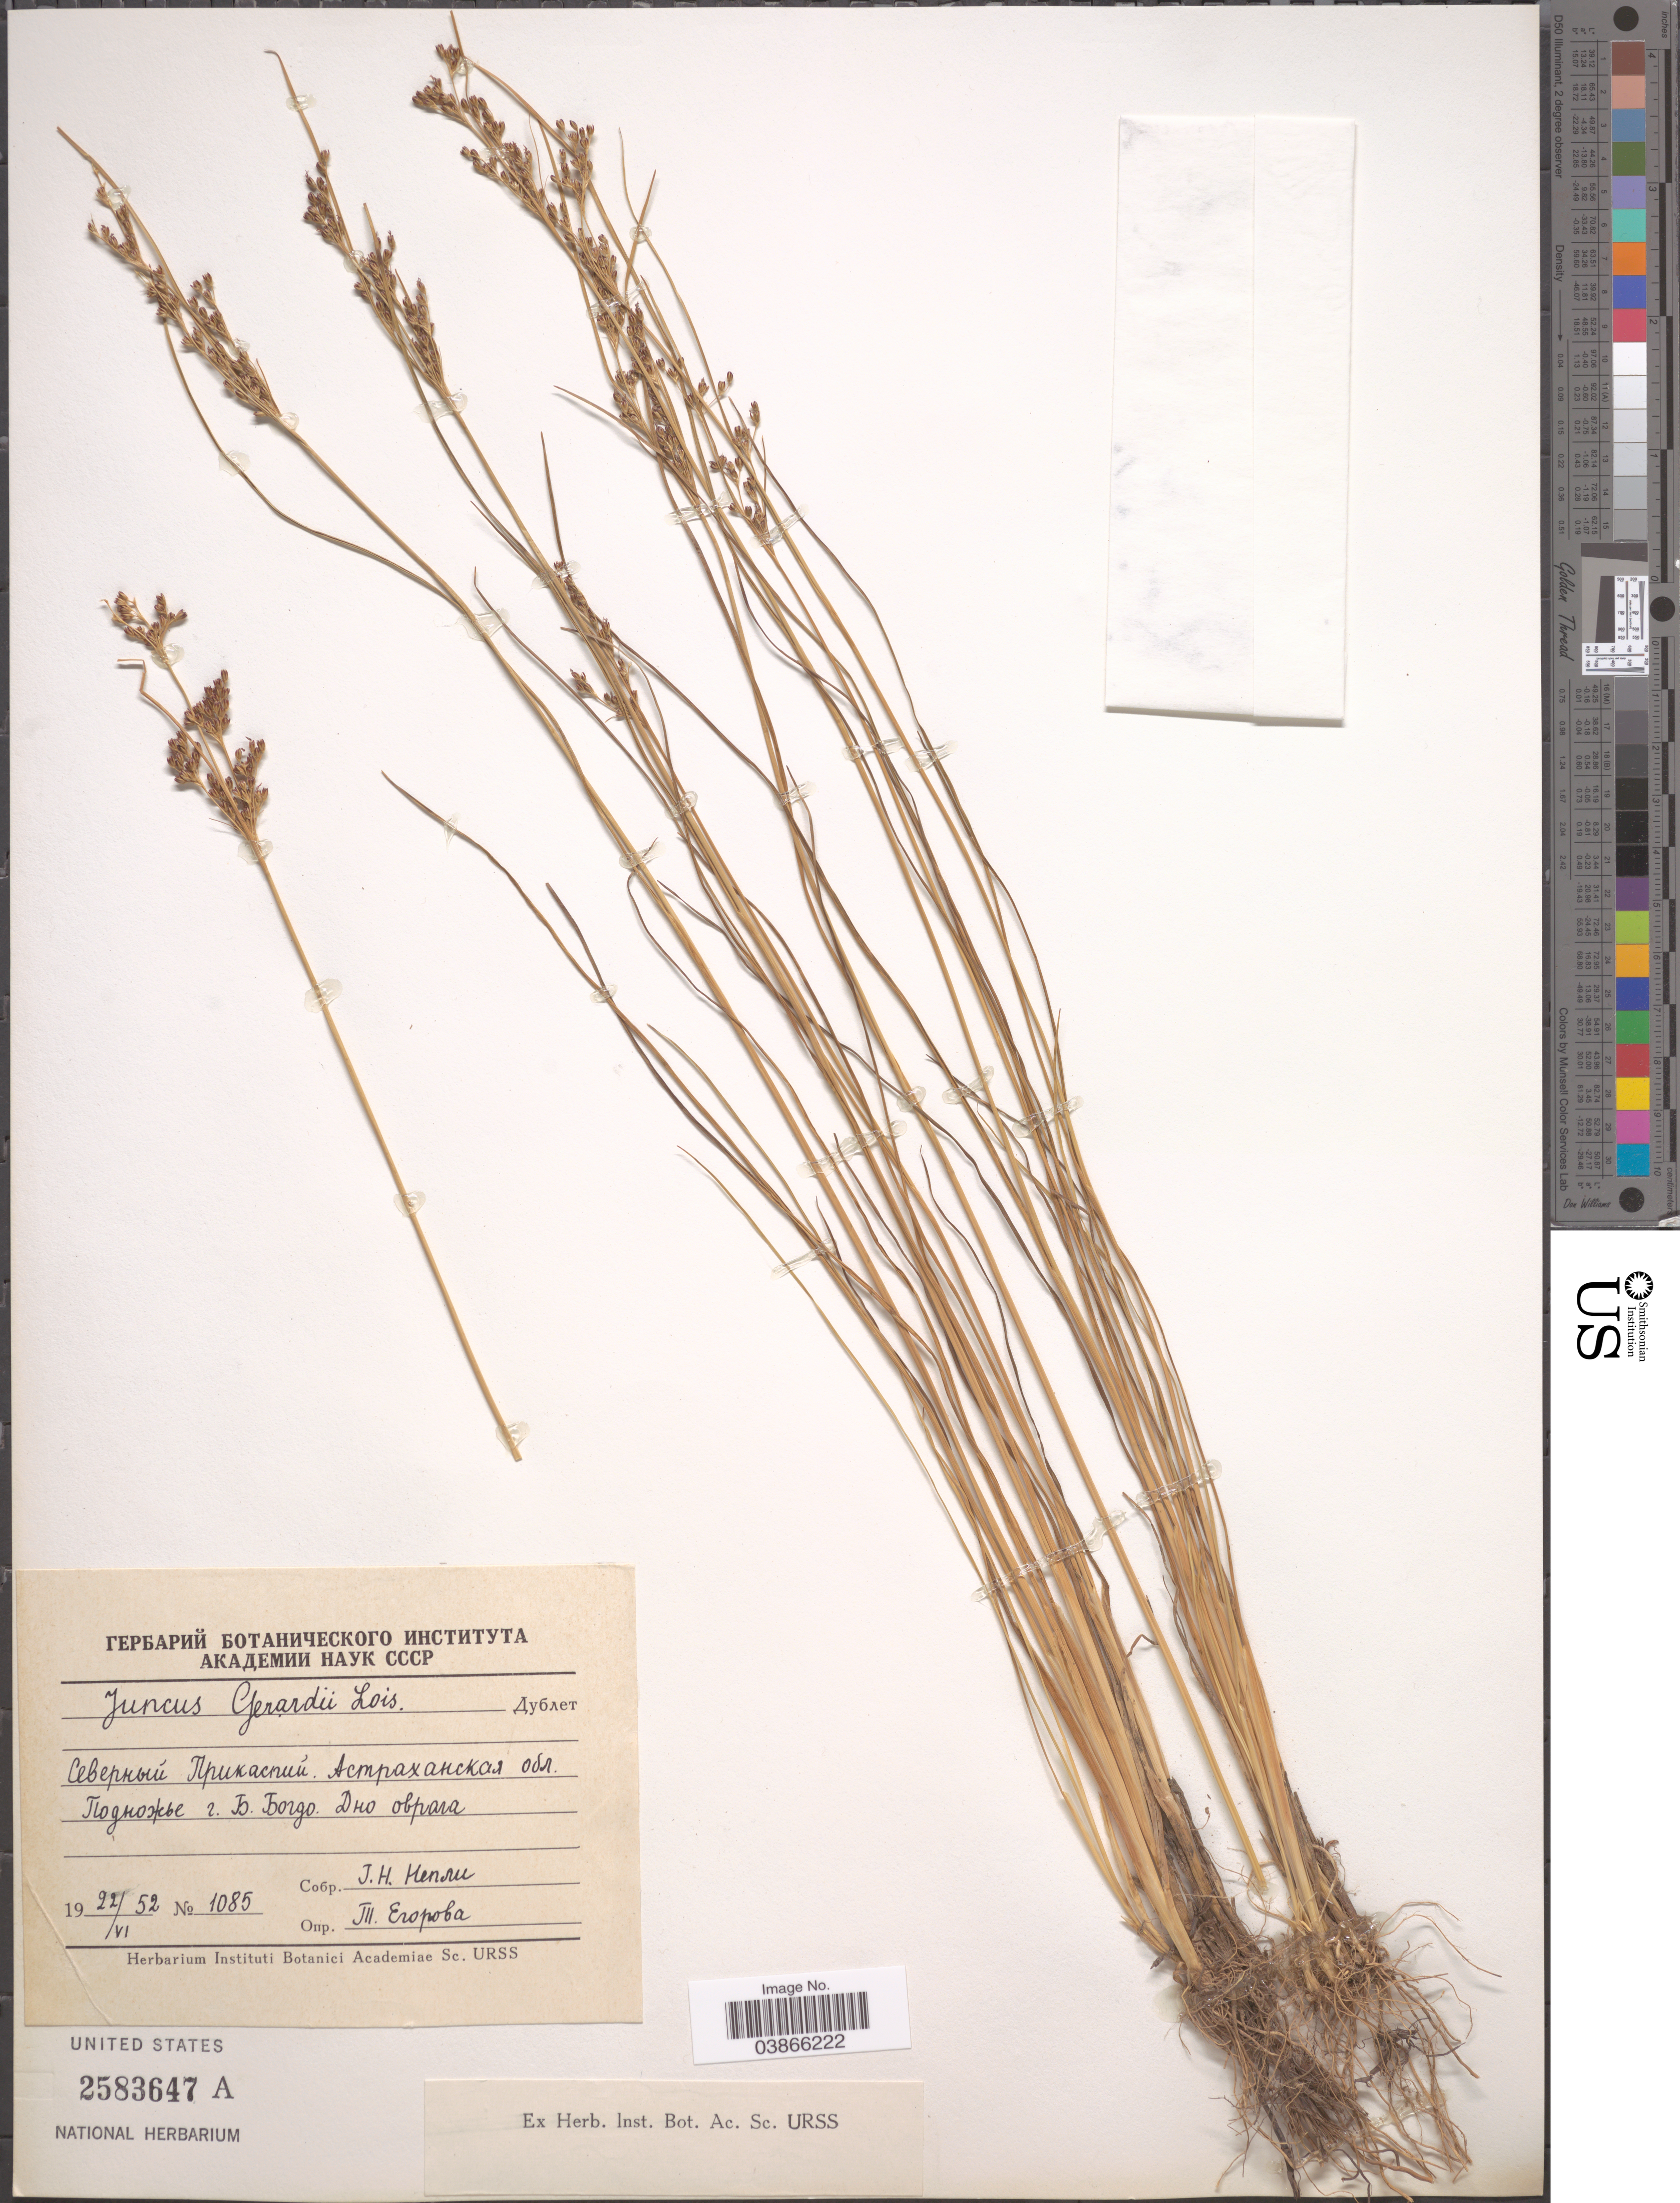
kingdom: Plantae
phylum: Tracheophyta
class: Liliopsida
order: Poales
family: Juncaceae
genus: Juncus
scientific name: Juncus gerardi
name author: Loisel.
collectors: X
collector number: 1085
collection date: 1952-06-22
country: Russian Federation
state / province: Astrakhan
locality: Bolshoe Bogdo Mt.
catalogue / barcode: US 2583647A